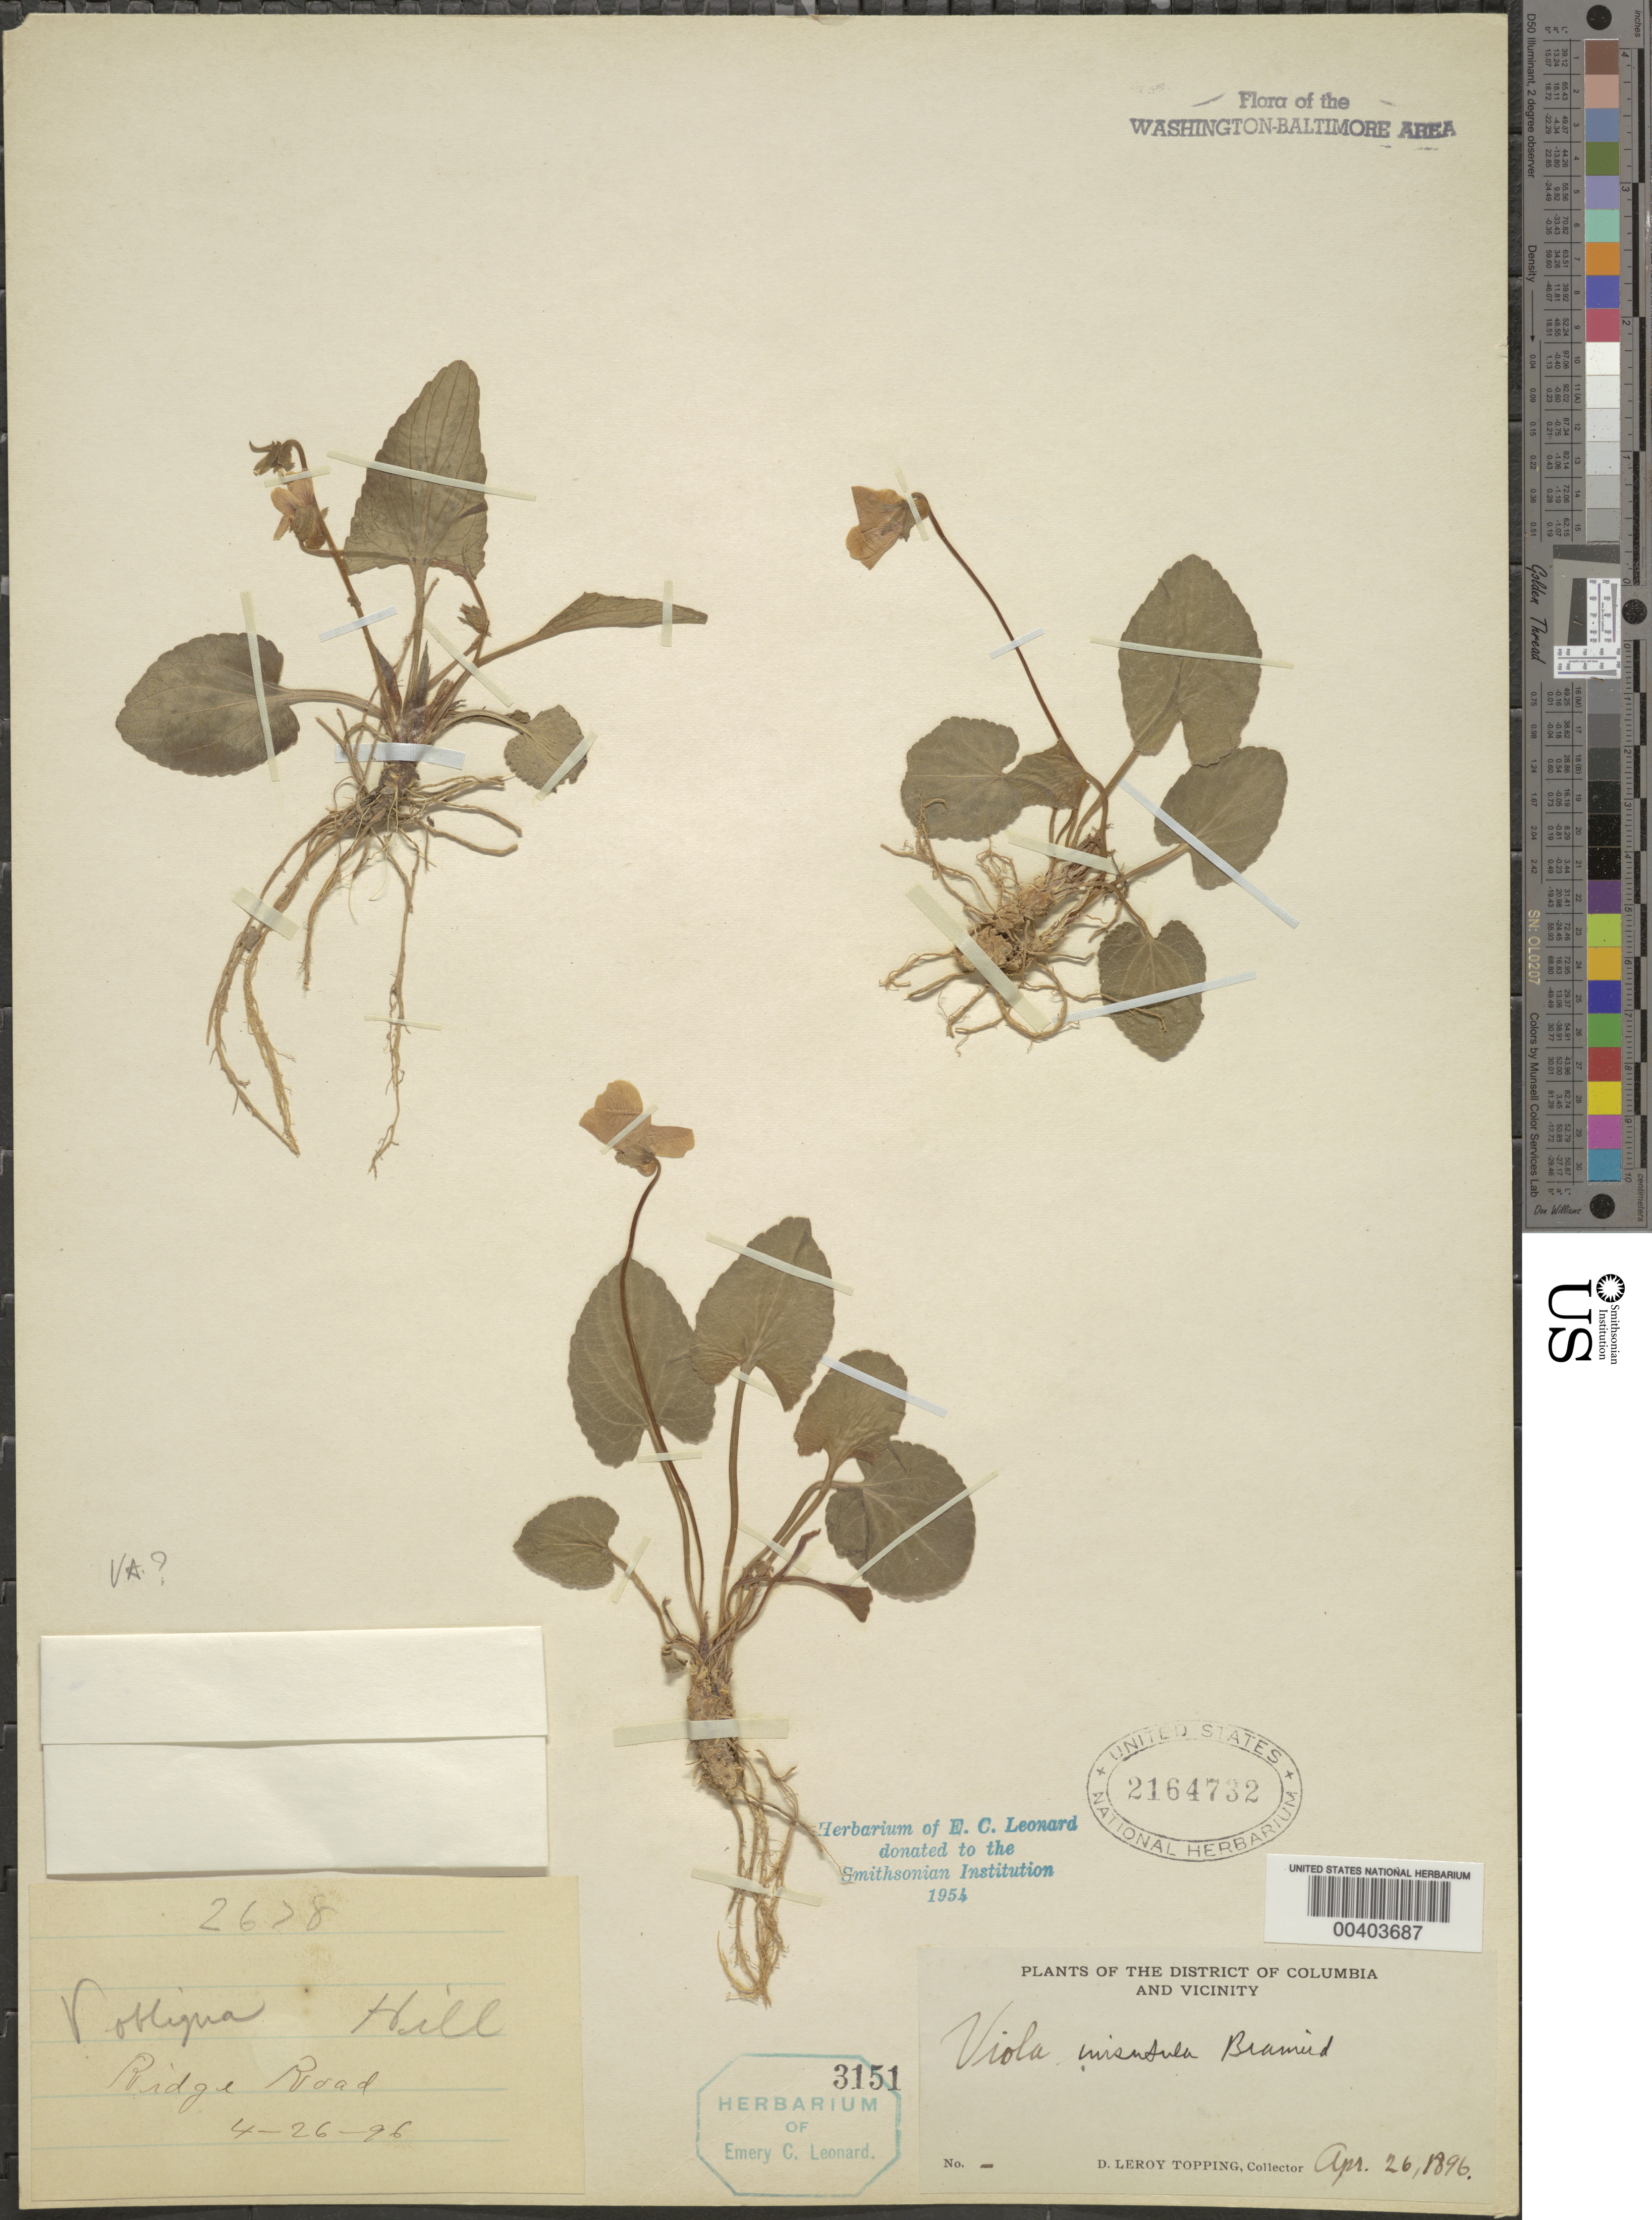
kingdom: Plantae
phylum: Tracheophyta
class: Magnoliopsida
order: Malpighiales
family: Violaceae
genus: Viola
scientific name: Viola hirsutula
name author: Brainerd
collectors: D. L. Topping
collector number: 2678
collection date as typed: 26 Apr 1896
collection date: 1896-04-26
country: United States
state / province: District of Columbia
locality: Ridge Road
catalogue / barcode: US 2164732